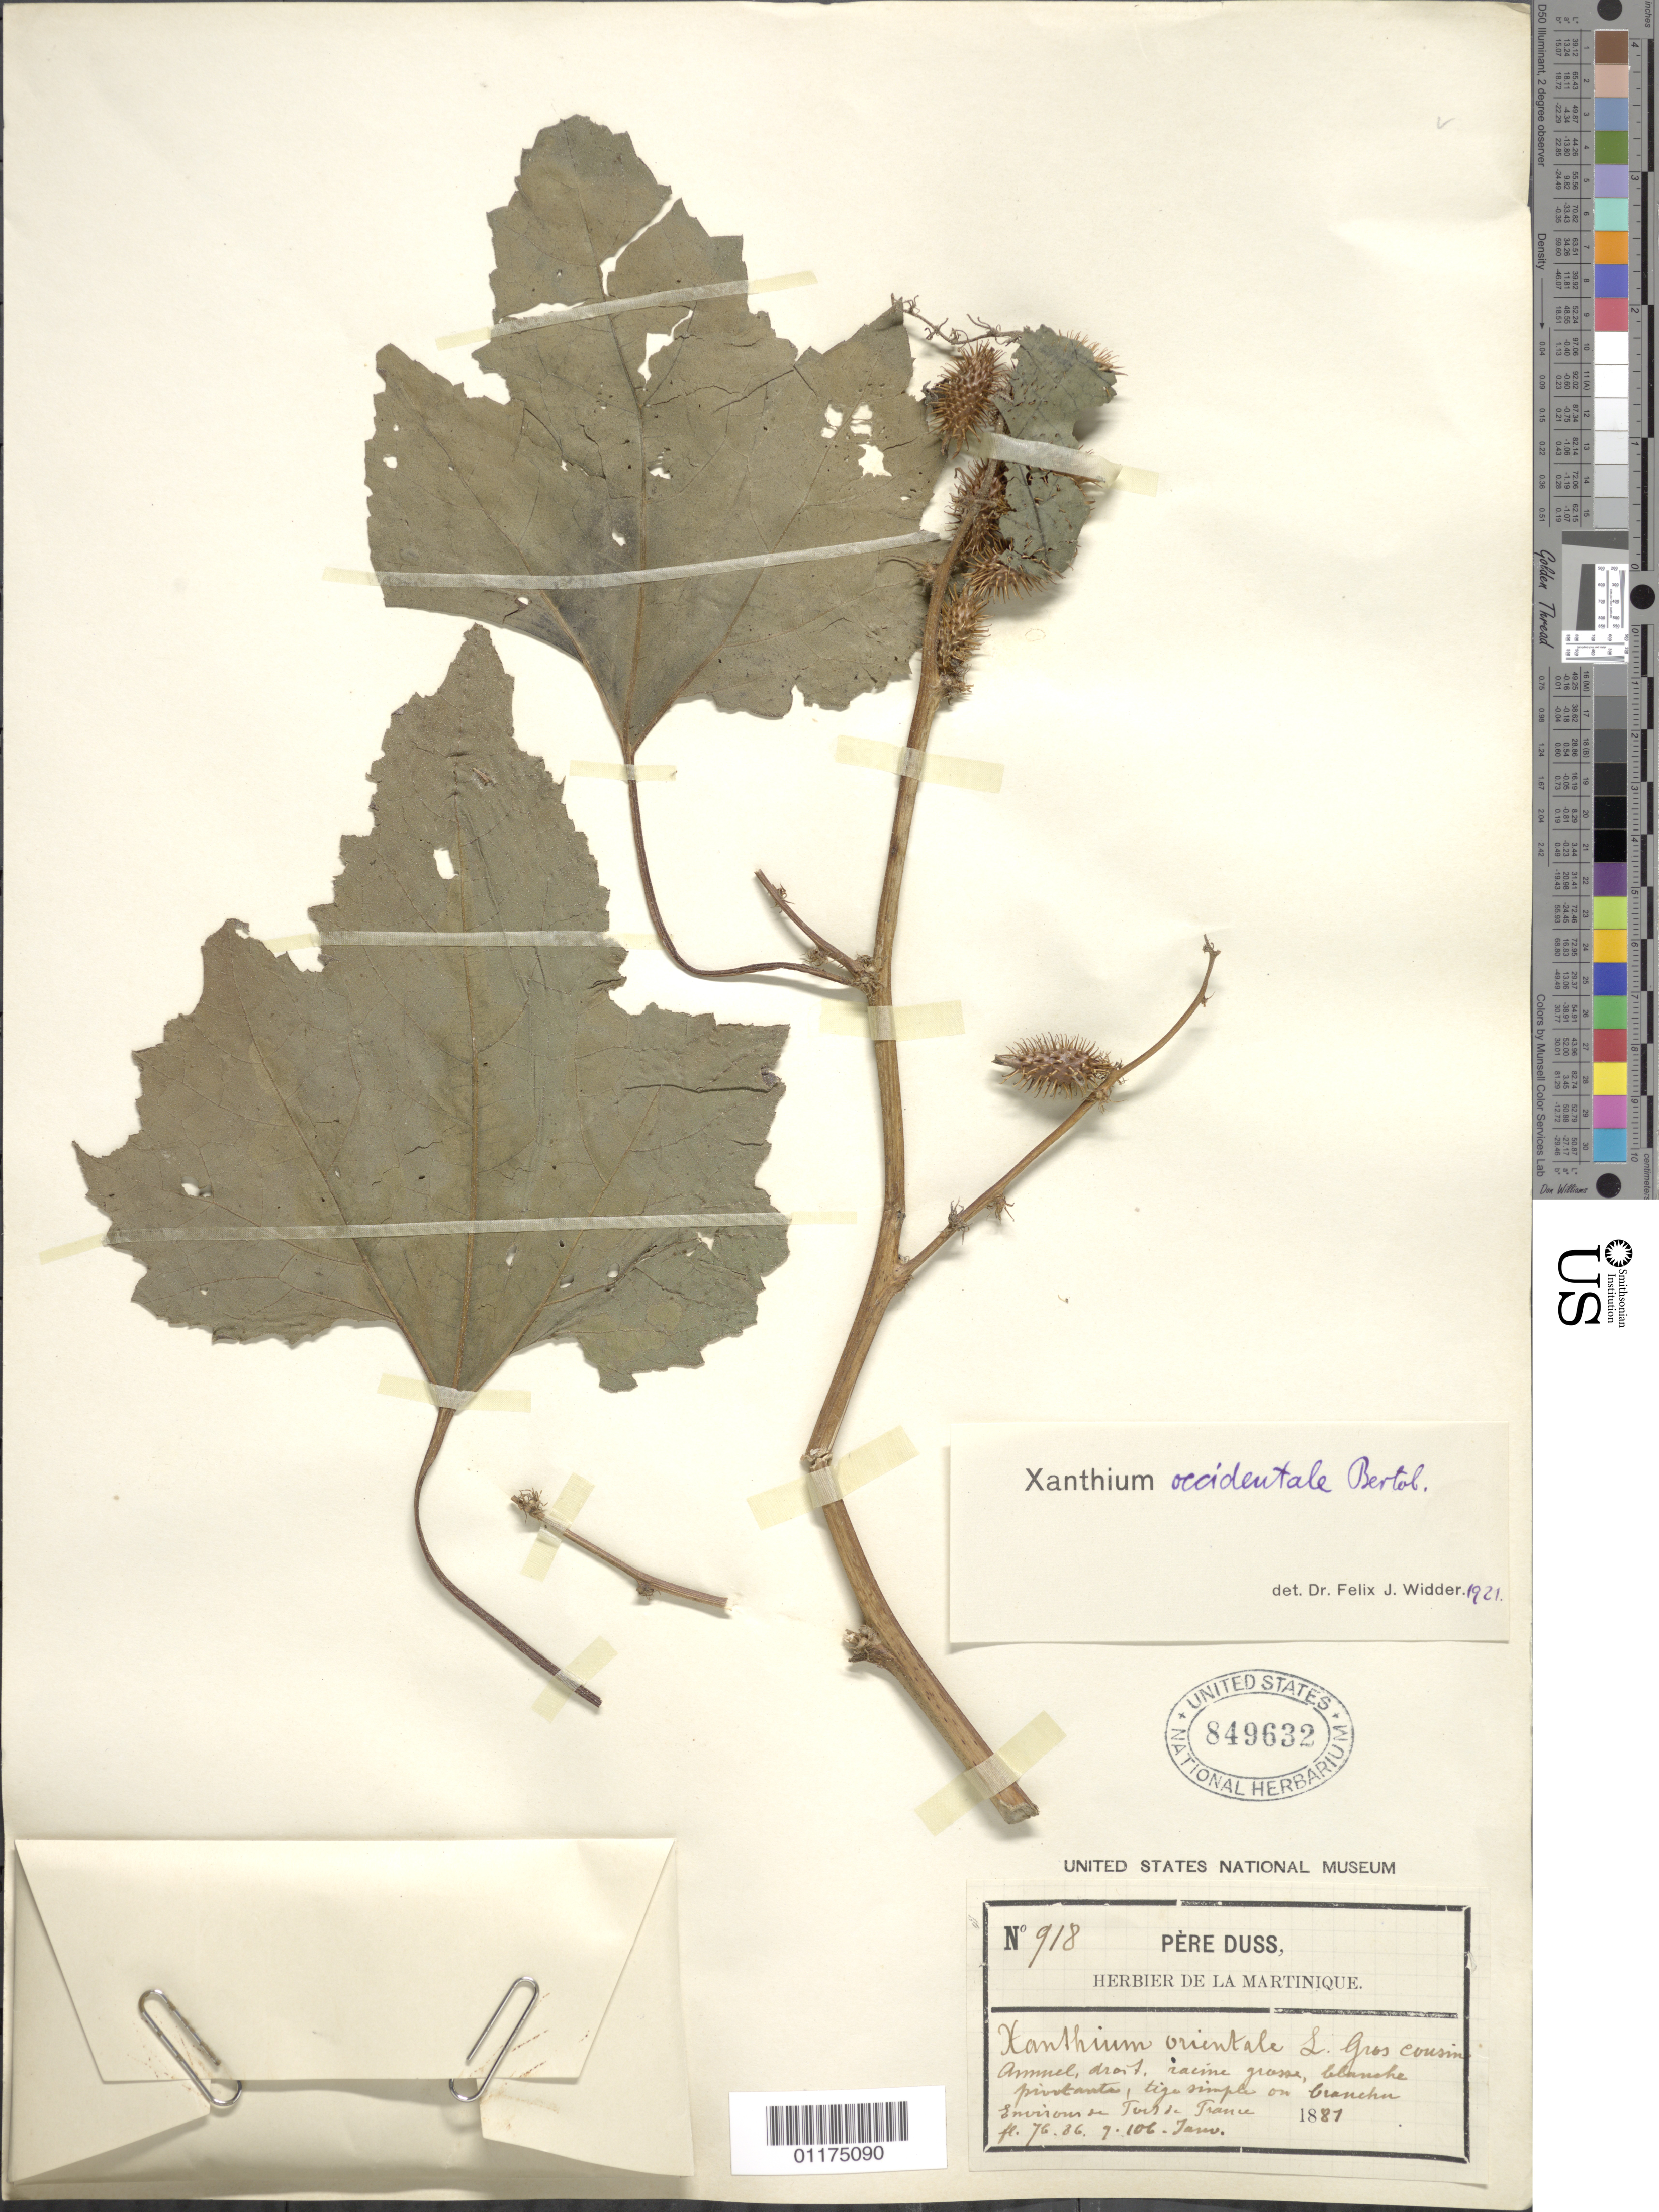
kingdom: Plantae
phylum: Tracheophyta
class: Magnoliopsida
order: Asterales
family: Asteraceae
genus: Xanthium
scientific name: Xanthium strumarium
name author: L.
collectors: Père Duss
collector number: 918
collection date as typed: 1887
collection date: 1887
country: Martinique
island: Martinique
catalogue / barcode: US 849632